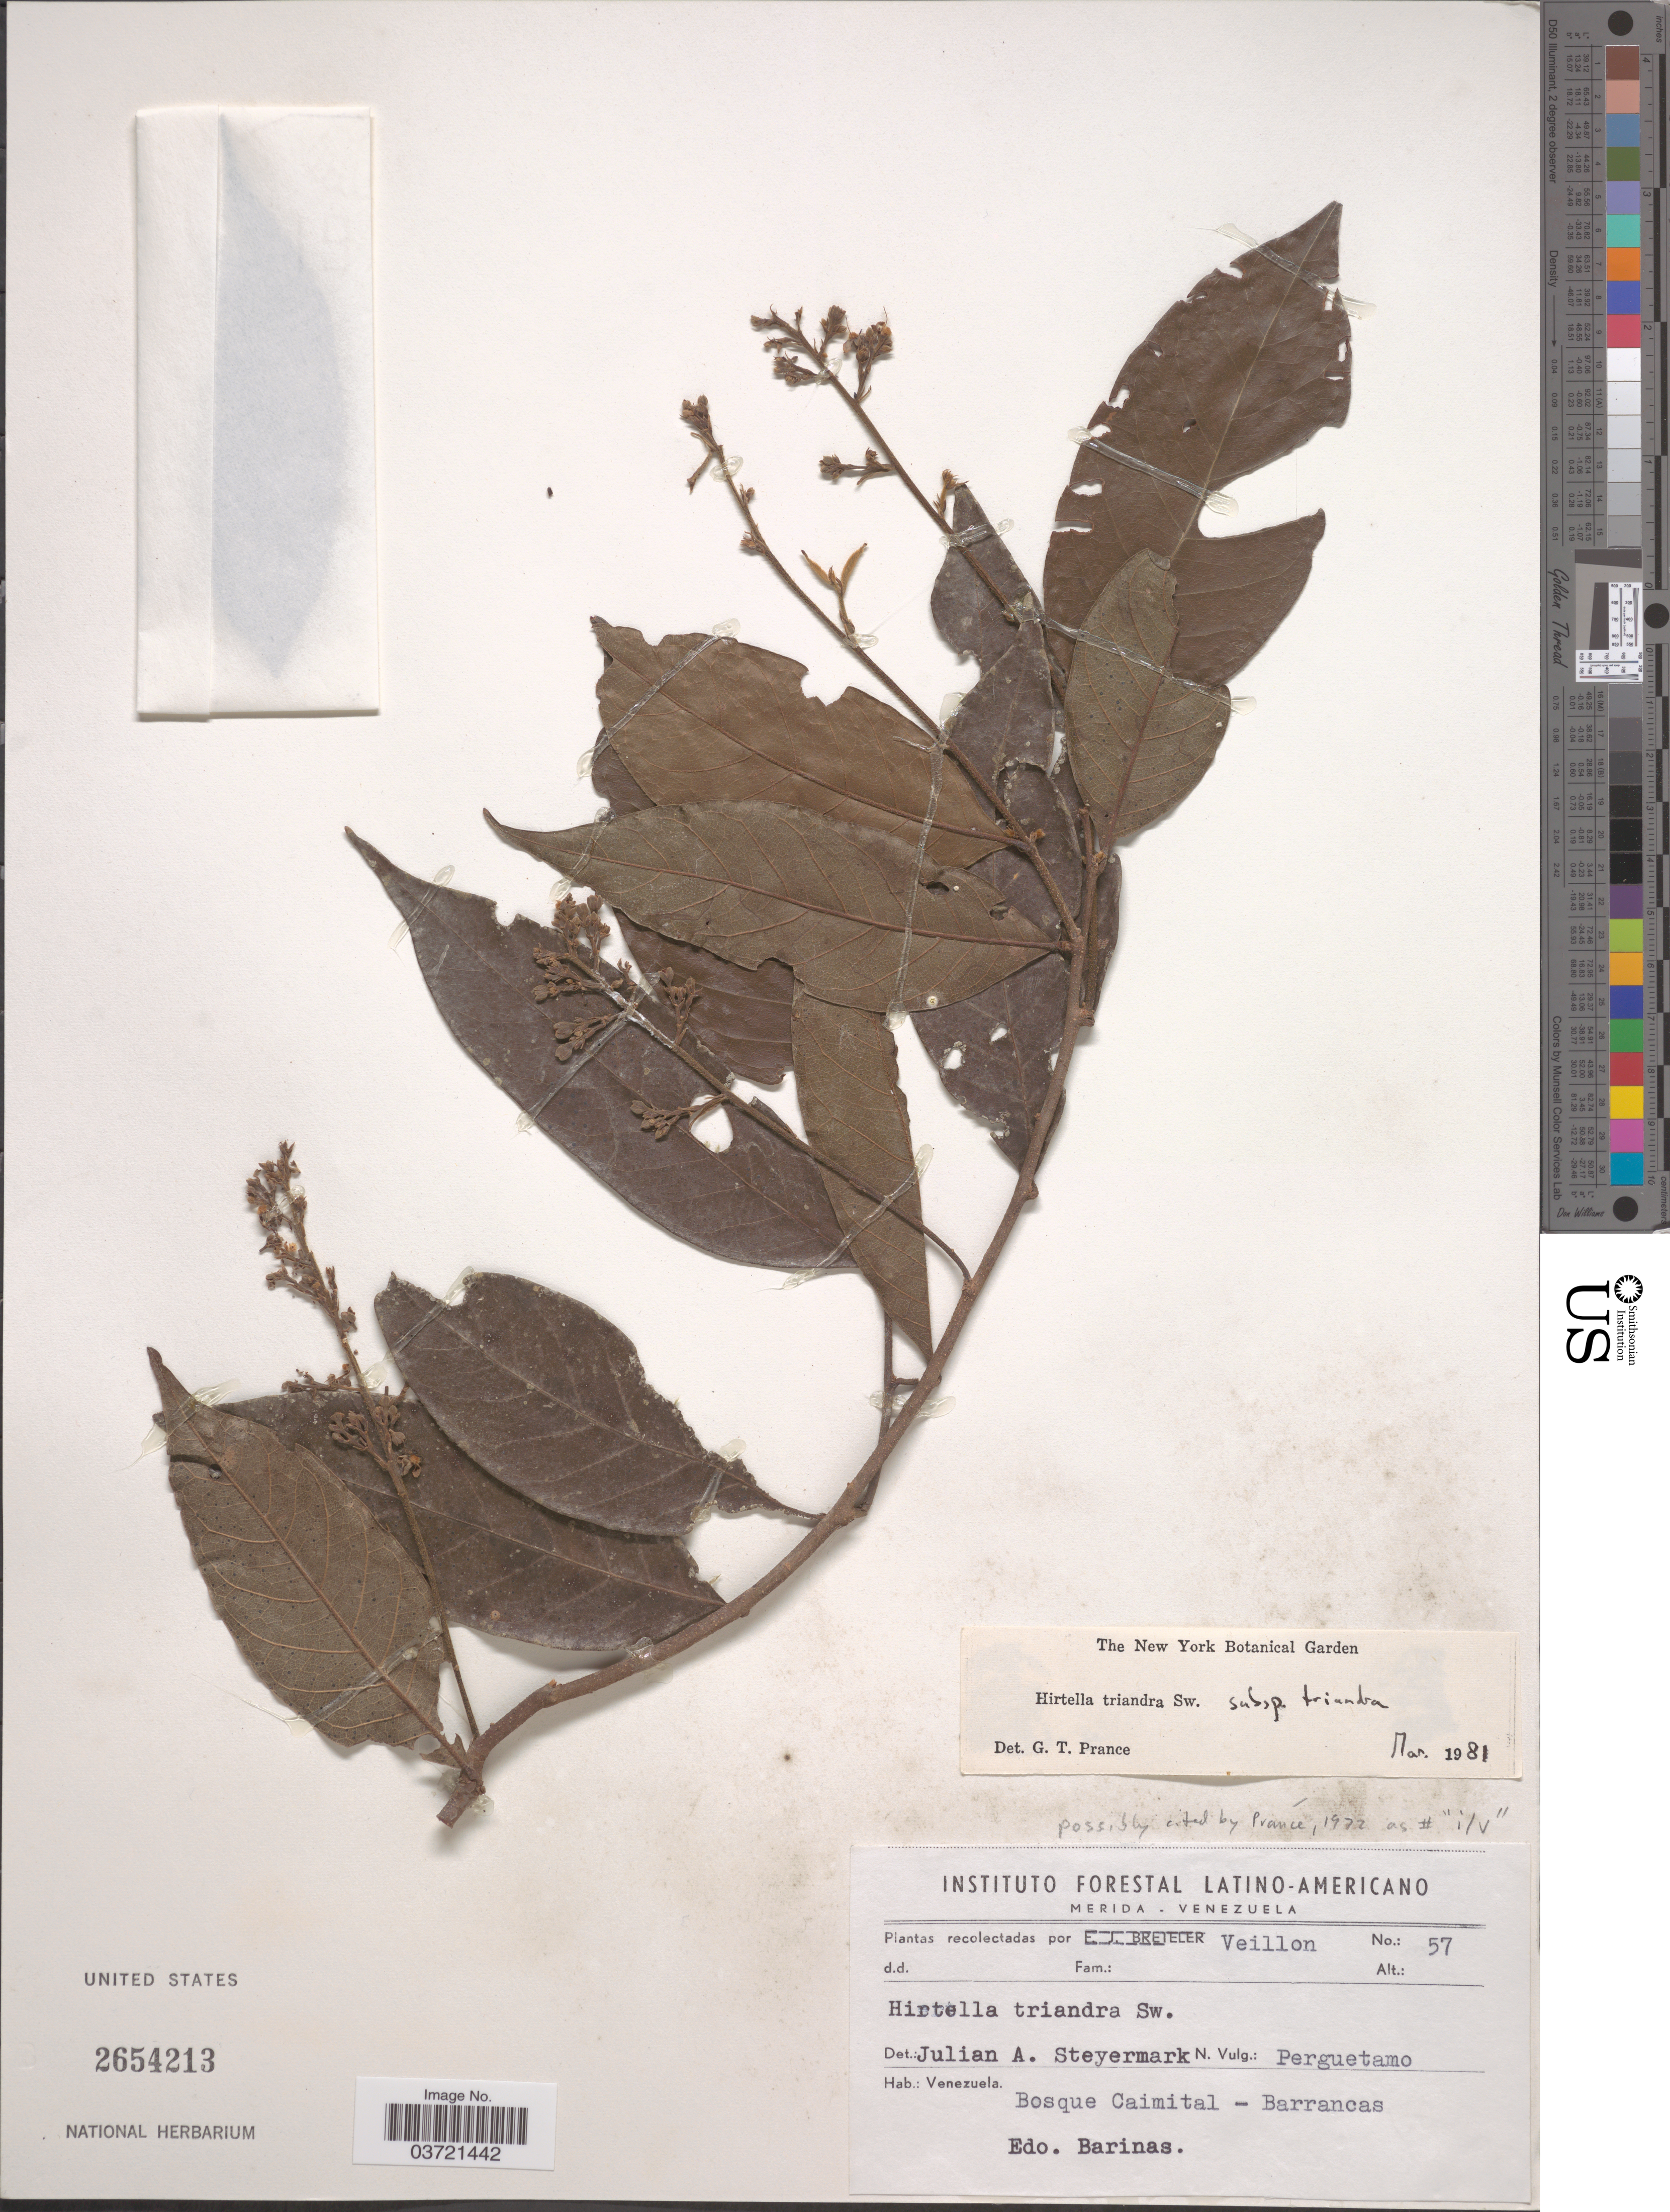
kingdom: Plantae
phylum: Tracheophyta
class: Magnoliopsida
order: Malpighiales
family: Chrysobalanaceae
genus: Hirtella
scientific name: Hirtella triandra subsp. triandra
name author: Sw.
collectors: -. Veillon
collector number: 57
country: Venezuela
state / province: Barinas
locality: Bosque Caimital - Barrancas.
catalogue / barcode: US 2654213